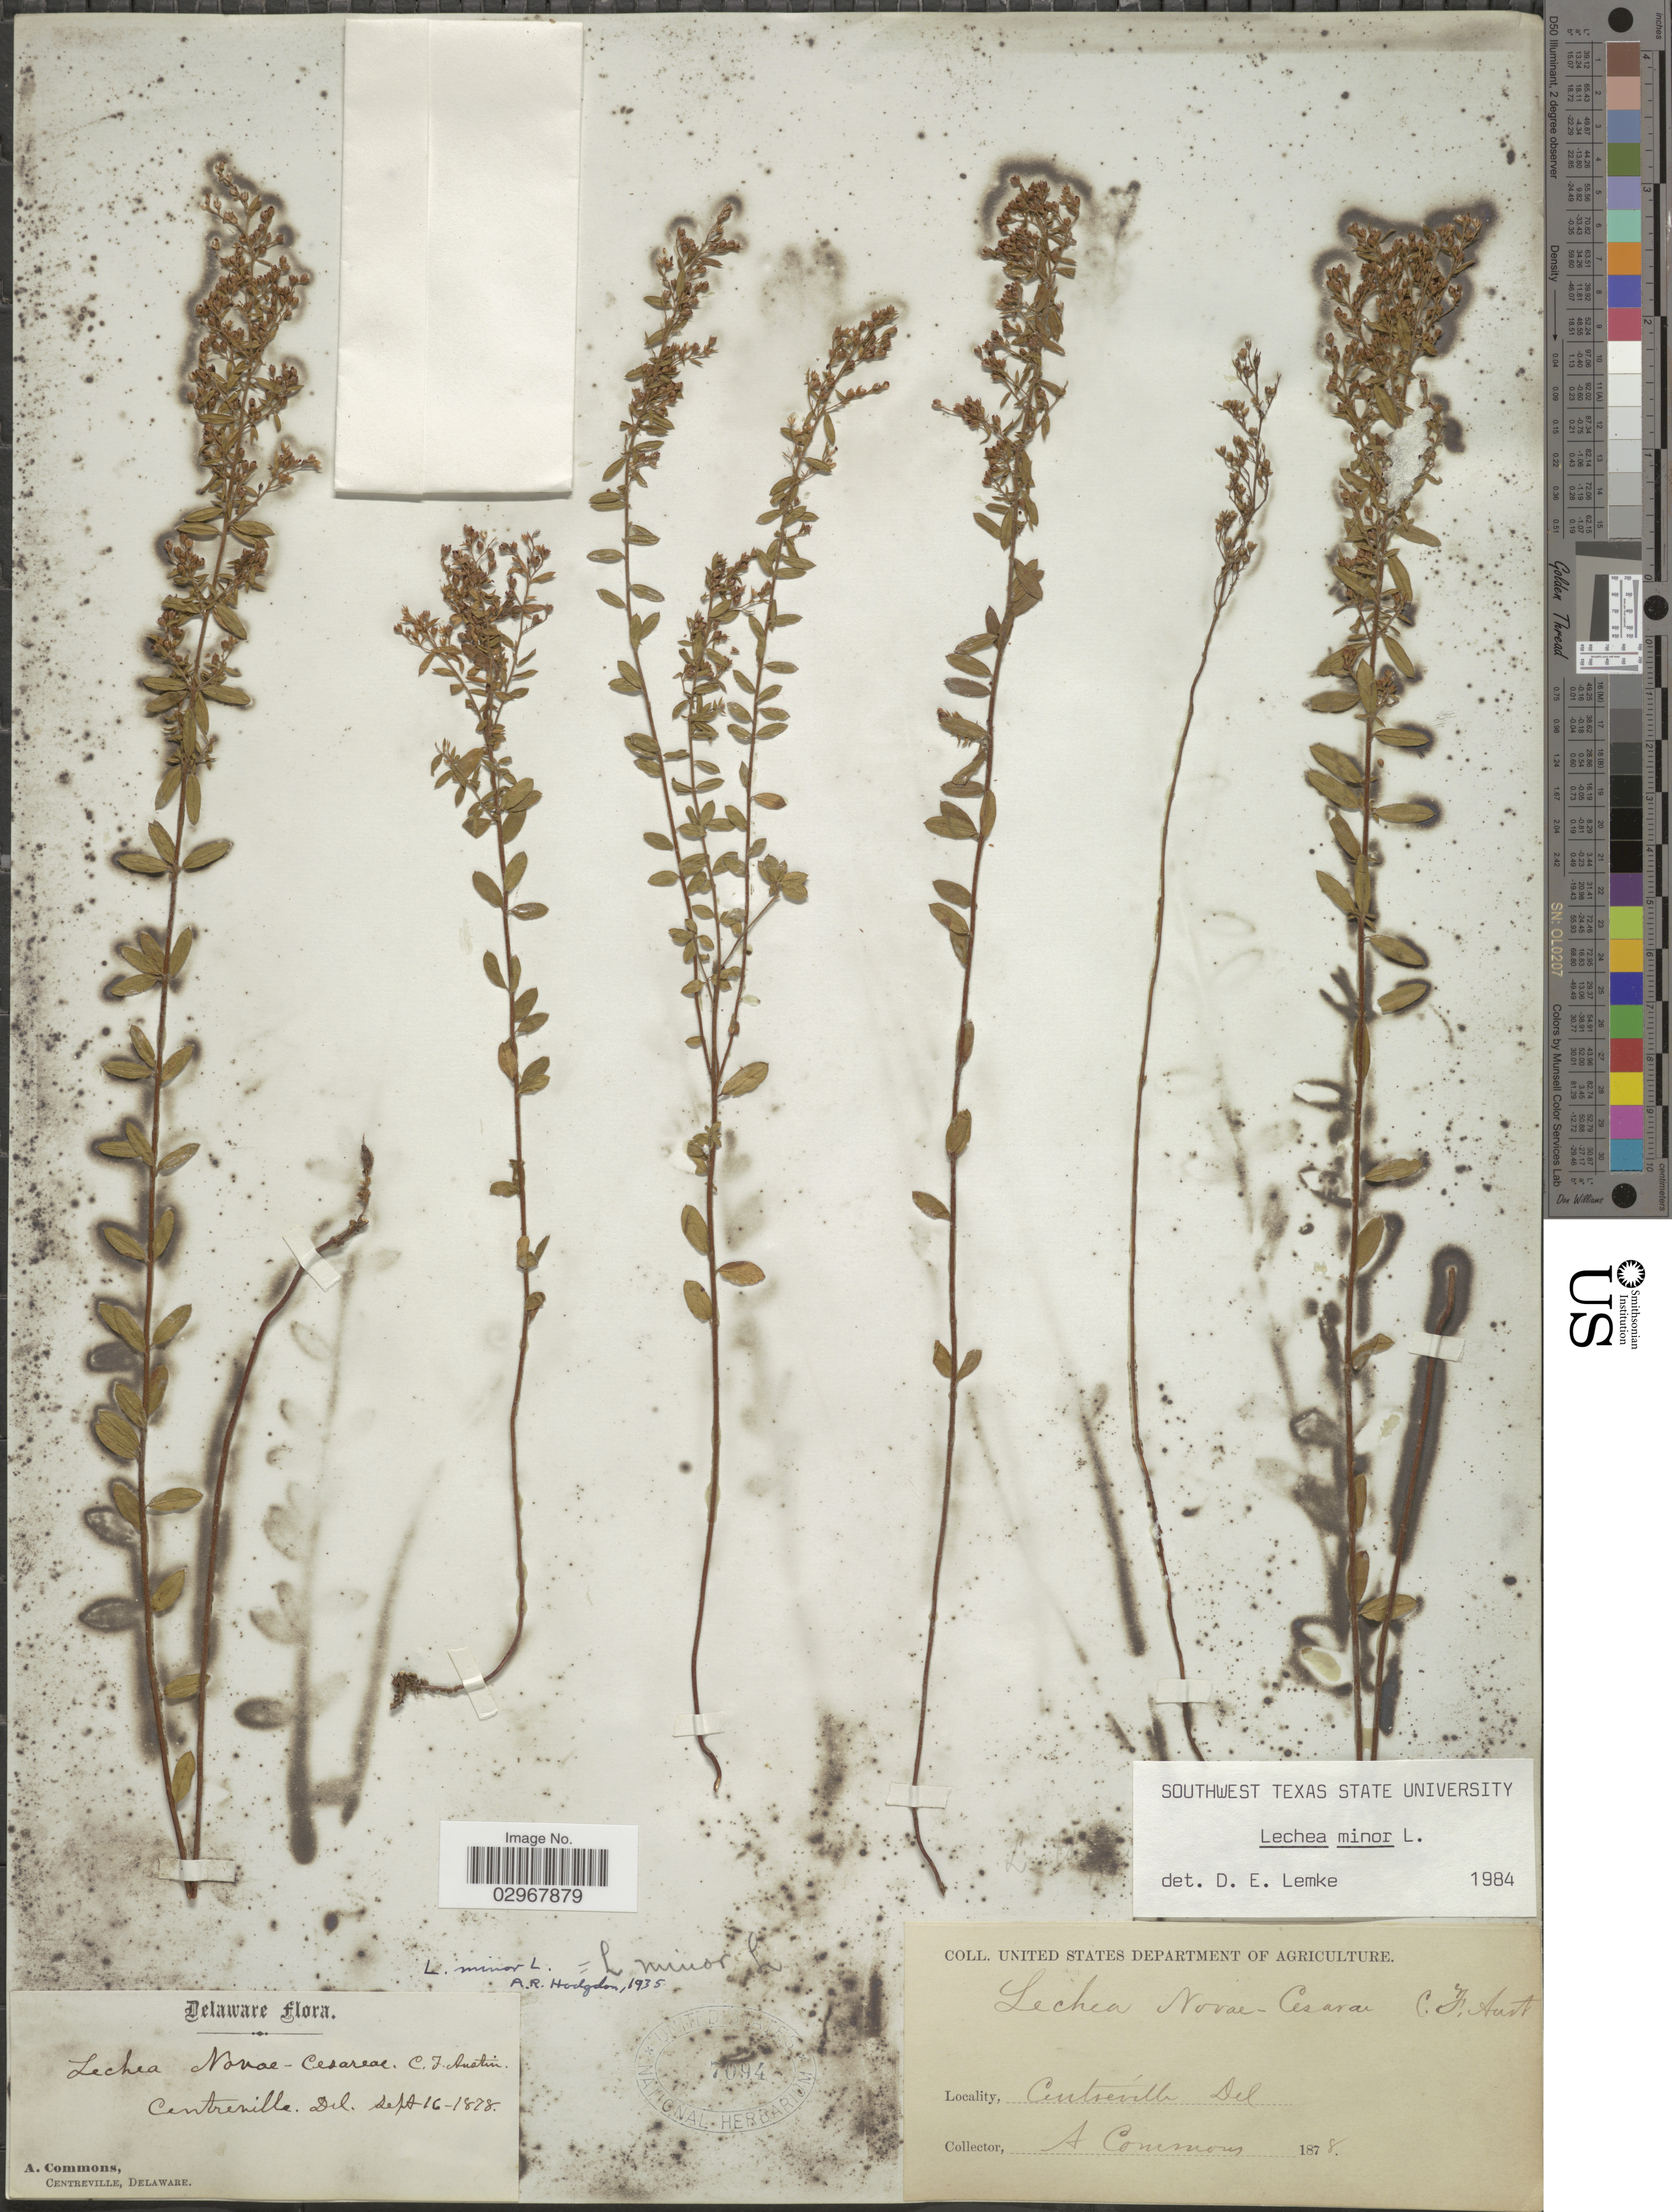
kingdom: Plantae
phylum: Tracheophyta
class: Magnoliopsida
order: Malvales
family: Cistaceae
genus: Lechea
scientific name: Lechea minor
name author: L.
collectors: A. Commons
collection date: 1878-09-16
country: United States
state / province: Delaware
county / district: New Castle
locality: Centreville.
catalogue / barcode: US 7094